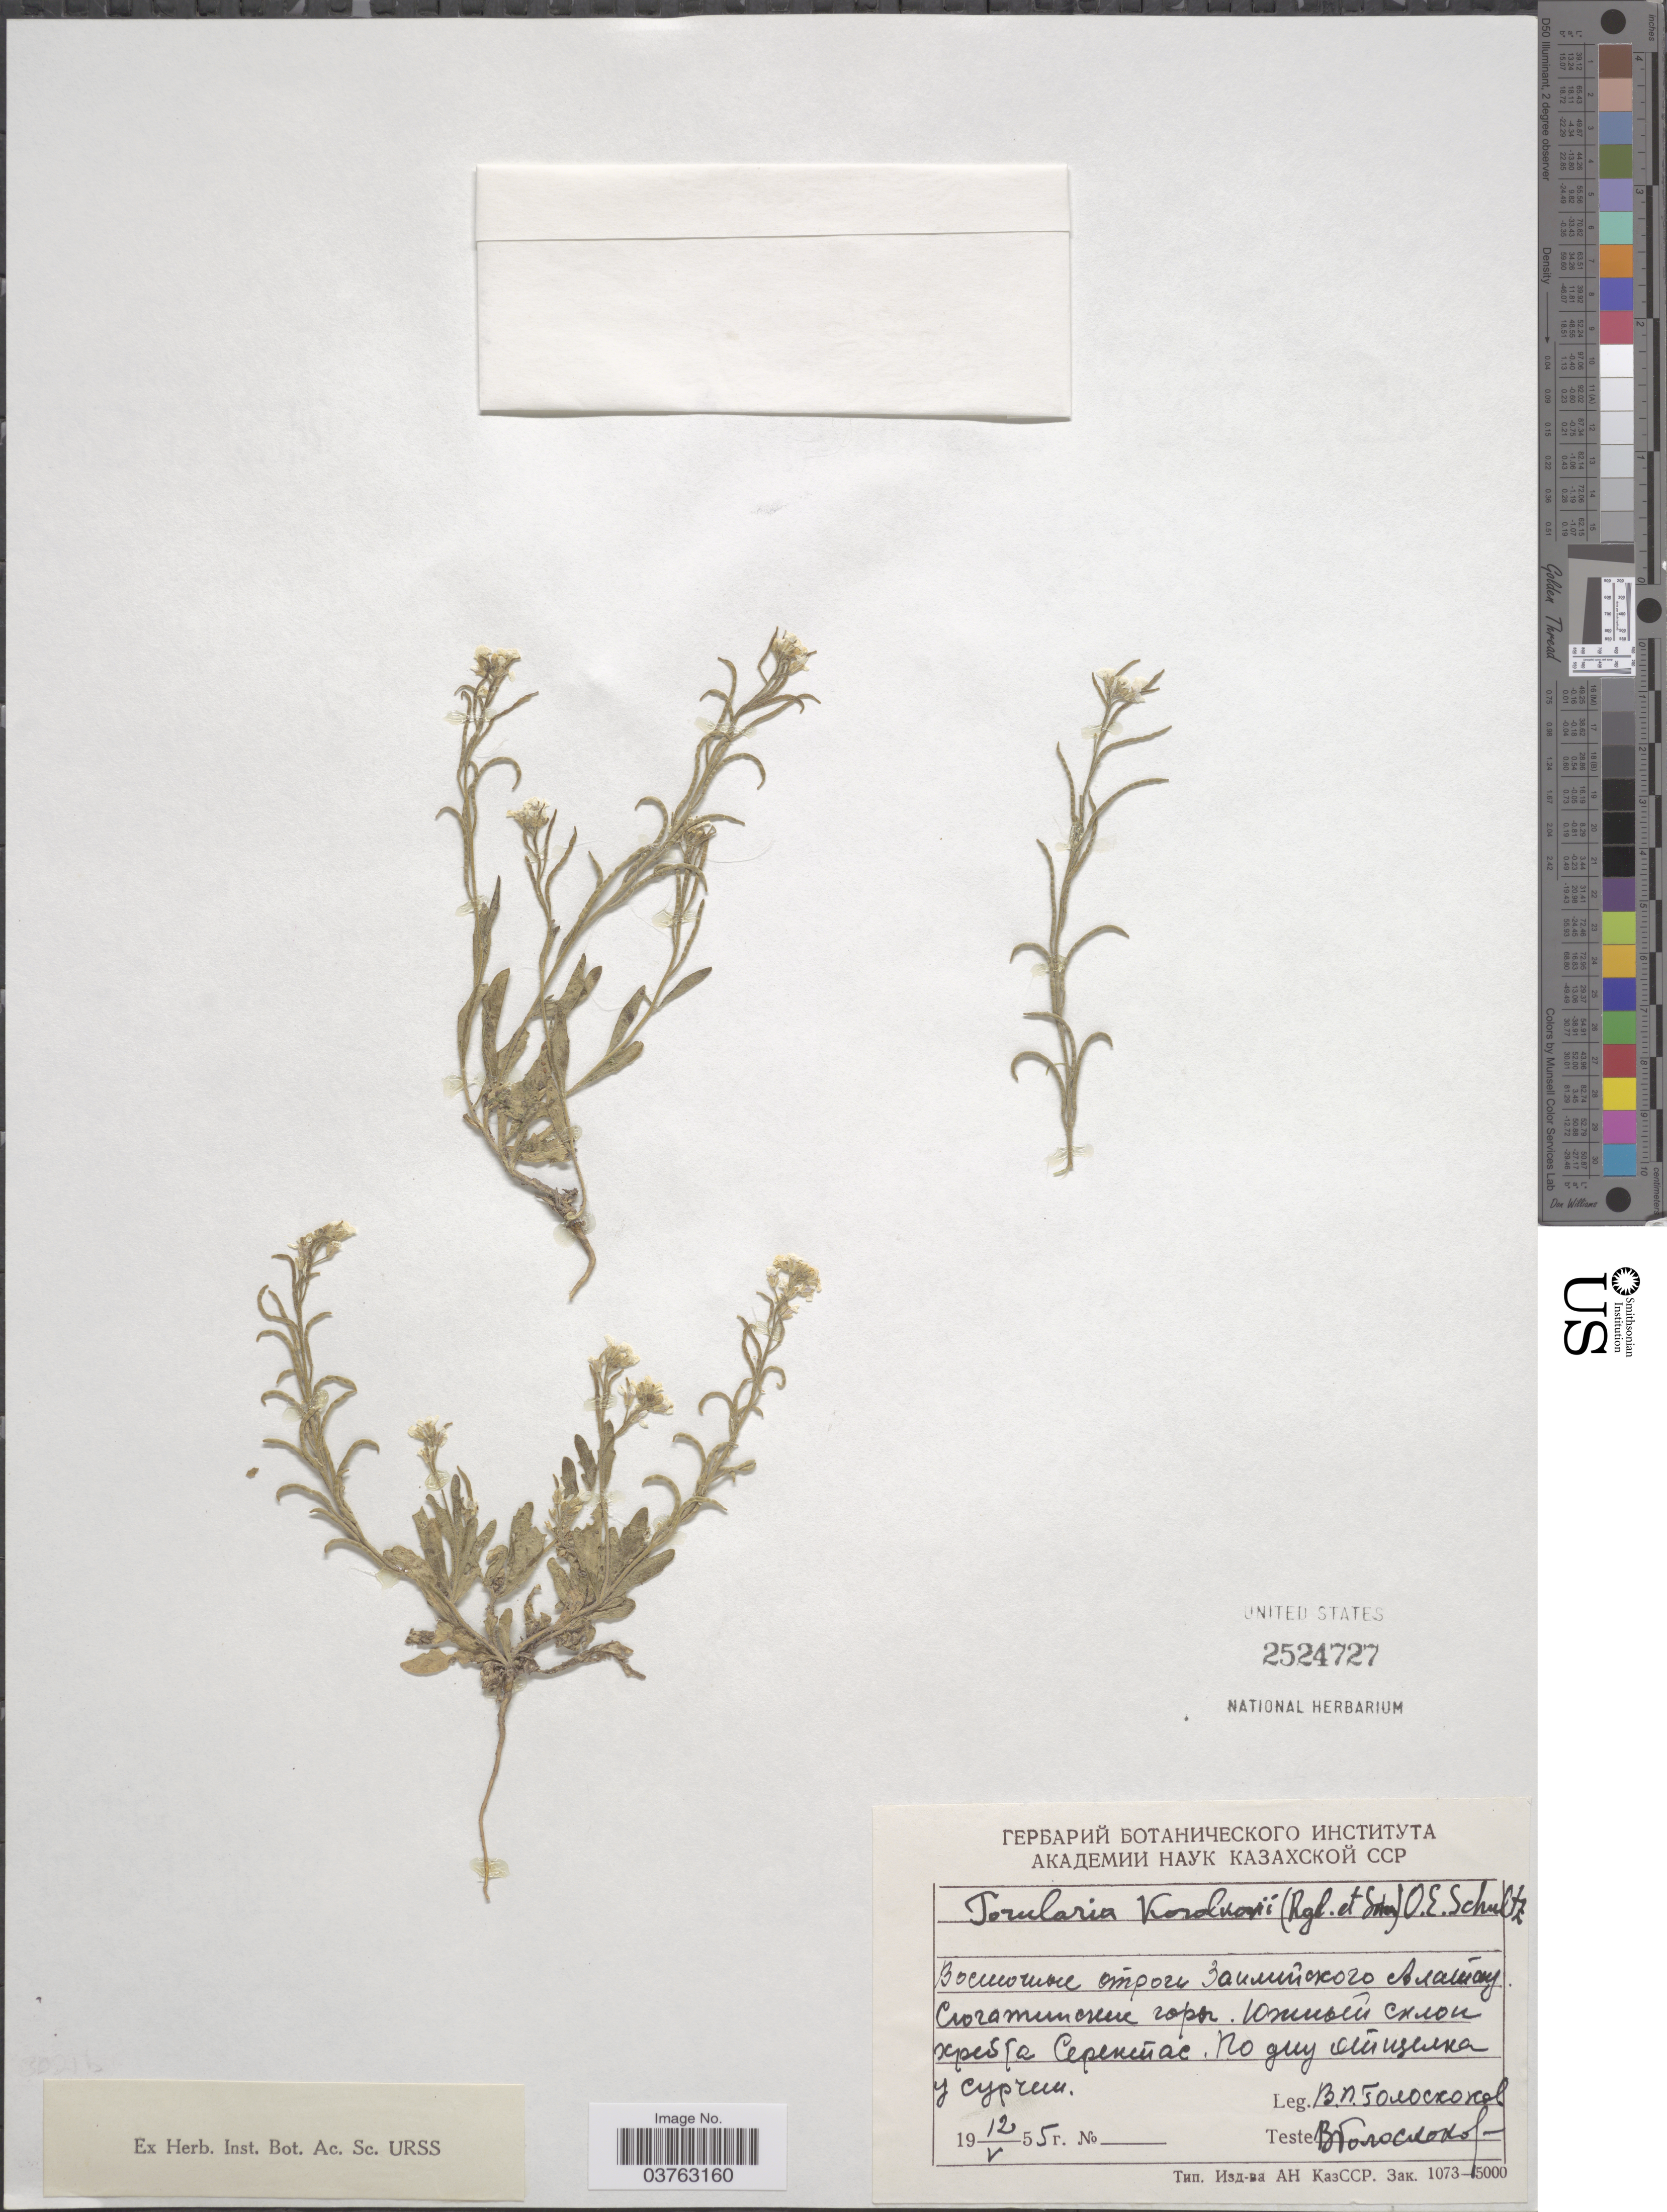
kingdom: Plantae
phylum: Tracheophyta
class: Magnoliopsida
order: Brassicales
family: Brassicaceae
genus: Neotorularia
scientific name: Neotorularia korolkowii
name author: (Regel & Schmalh.) Hedge & J. Léonard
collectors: V. P. Goloskokov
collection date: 1955-05-12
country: Kazakhstan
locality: Trans-Ili Alatau, South slope of Serentas Mts.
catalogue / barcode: US 2524727